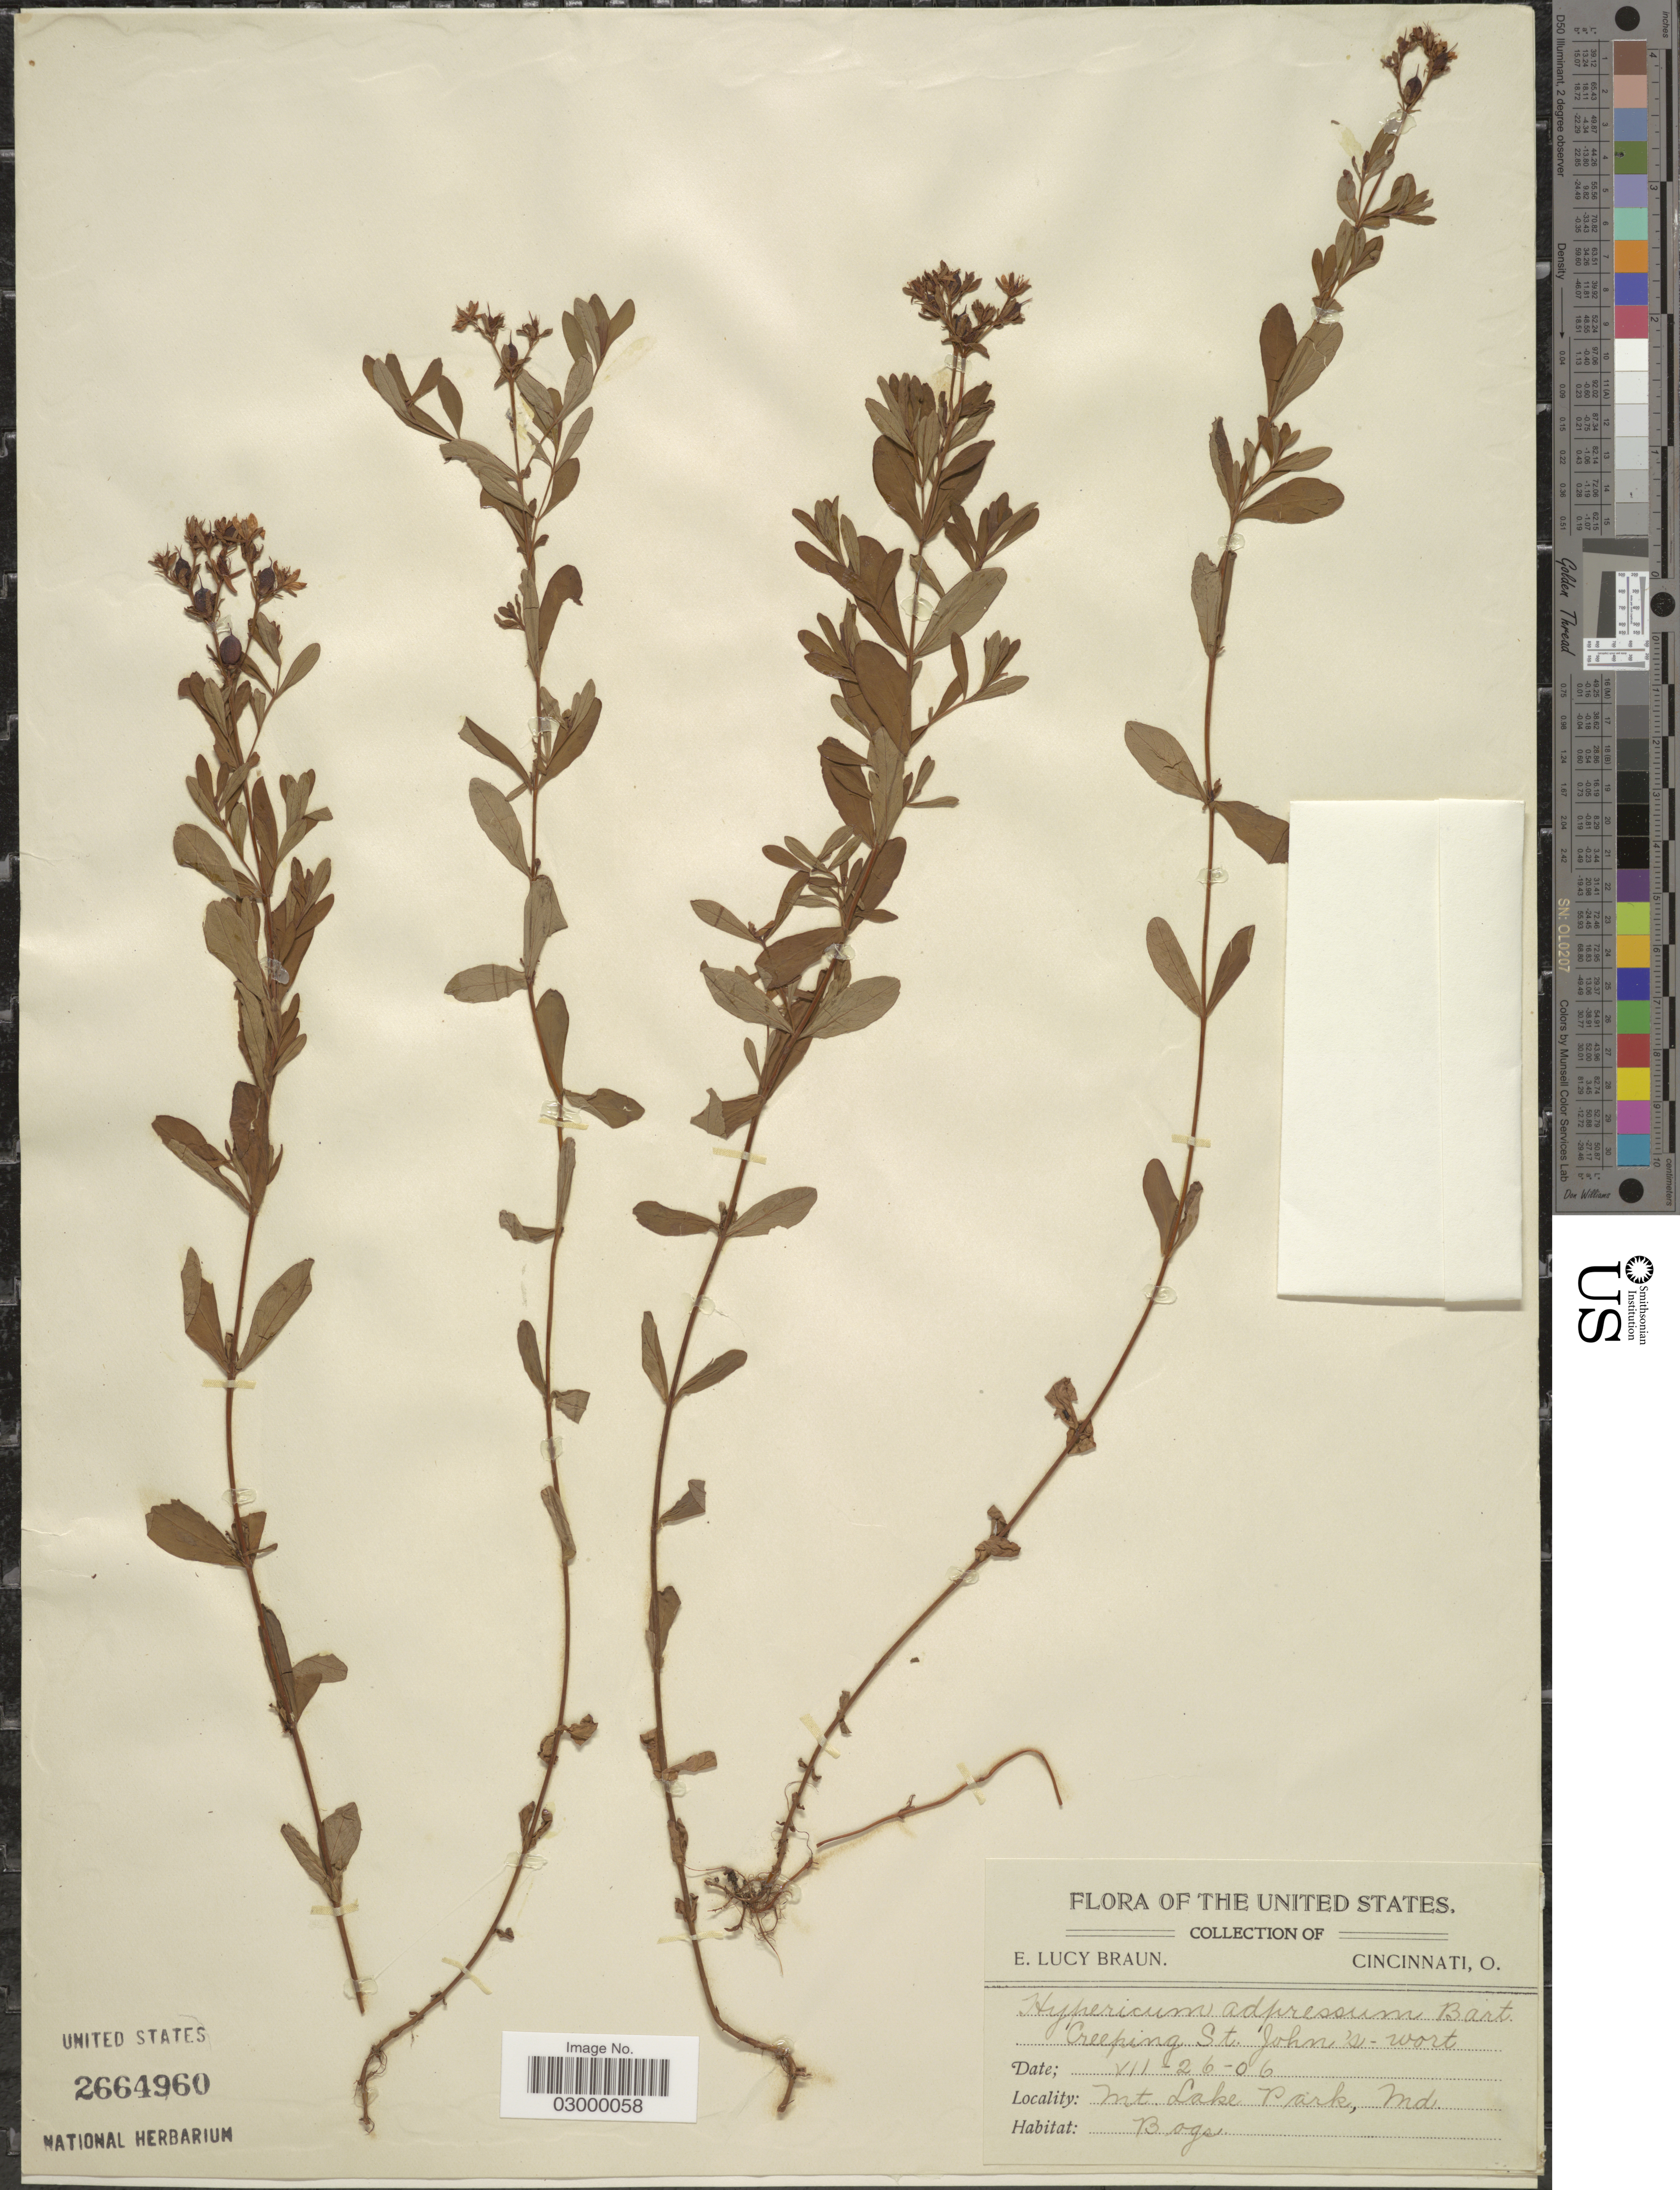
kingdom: Plantae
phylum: Tracheophyta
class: Magnoliopsida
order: Malpighiales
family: Hypericaceae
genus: Hypericum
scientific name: Hypericum adpressum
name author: W.P.C. Barton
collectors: E. L. Braun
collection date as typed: Transcribed d/m/y: 26/7/6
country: United States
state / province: Maryland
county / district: Garrett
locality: Mt. Lake Park.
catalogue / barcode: US 2664960